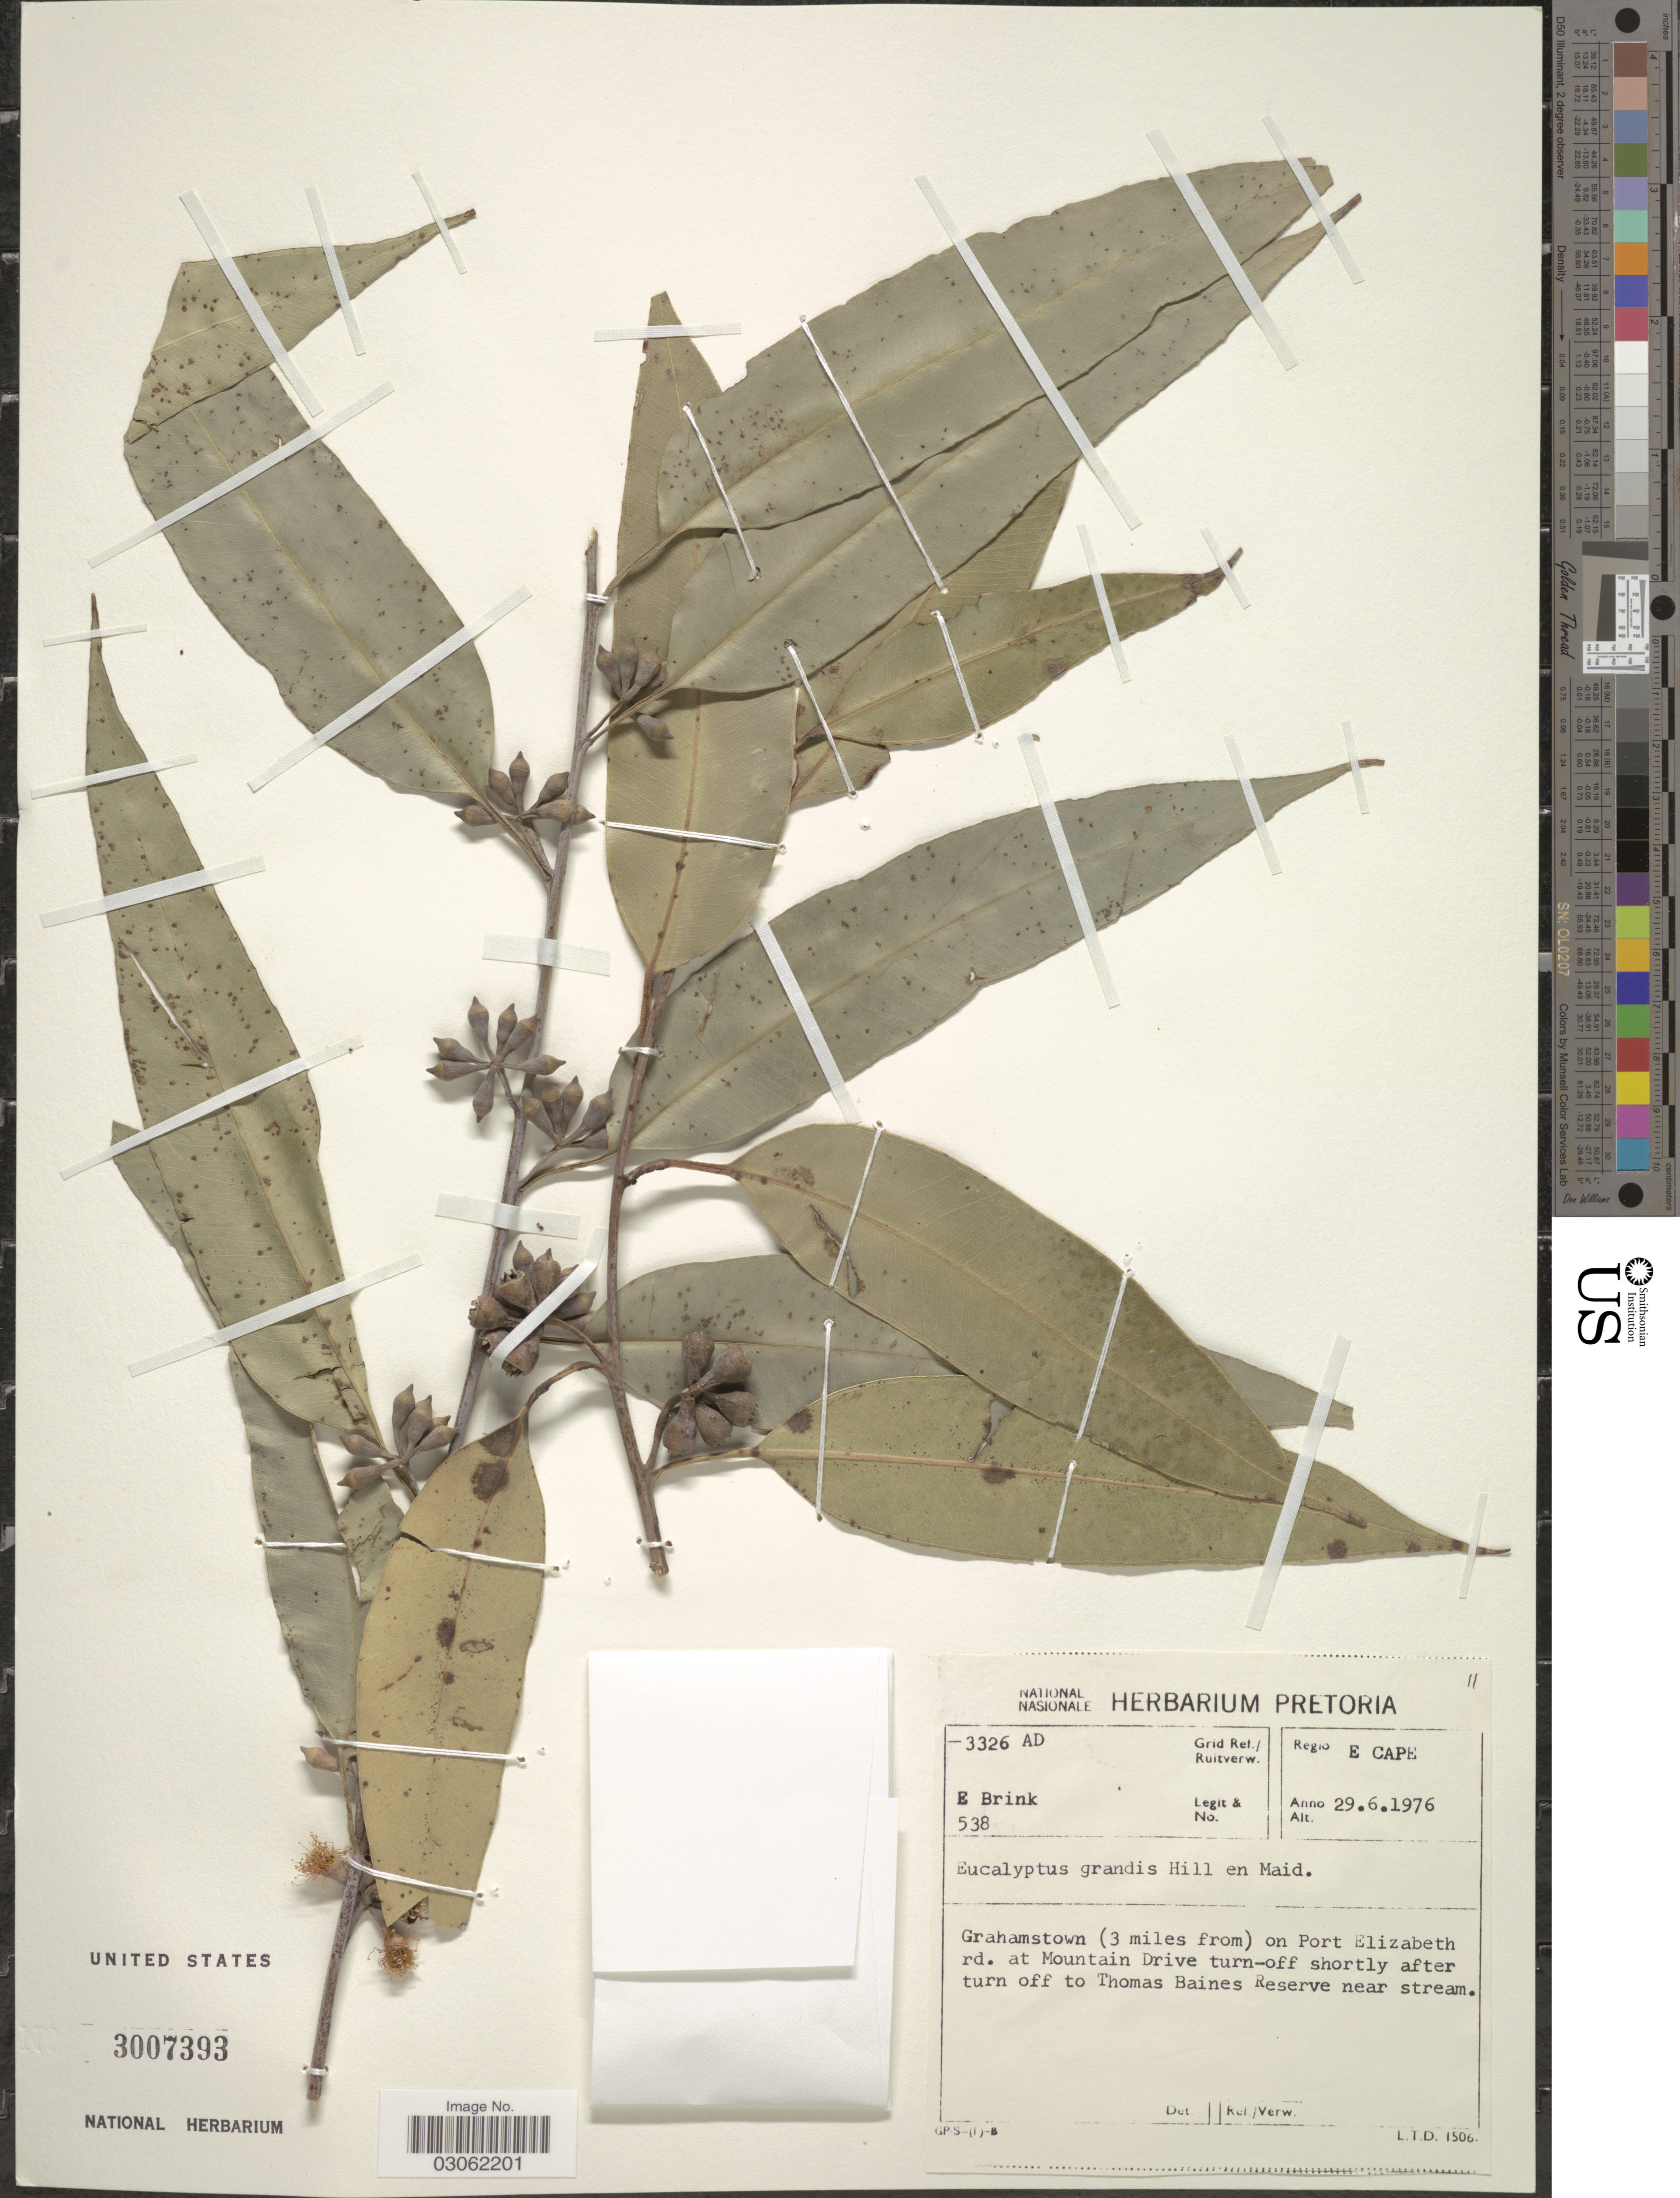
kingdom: Plantae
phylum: Tracheophyta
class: Magnoliopsida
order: Myrtales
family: Myrtaceae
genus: Eucalyptus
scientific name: Eucalyptus grandis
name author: W. Hill ex Maiden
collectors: E. Brink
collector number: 538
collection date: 1976-06-29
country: South Africa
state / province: Eastern Cape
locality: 3326 AD Grid Ref./ Ruitverw. Regio E Cape. Grahamstown (3 miles from) on Port Elizabeth rd. at Mountain Drive turn-off shortly after turn off to Thomas Baines Reserve near stream.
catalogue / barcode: US 3007393